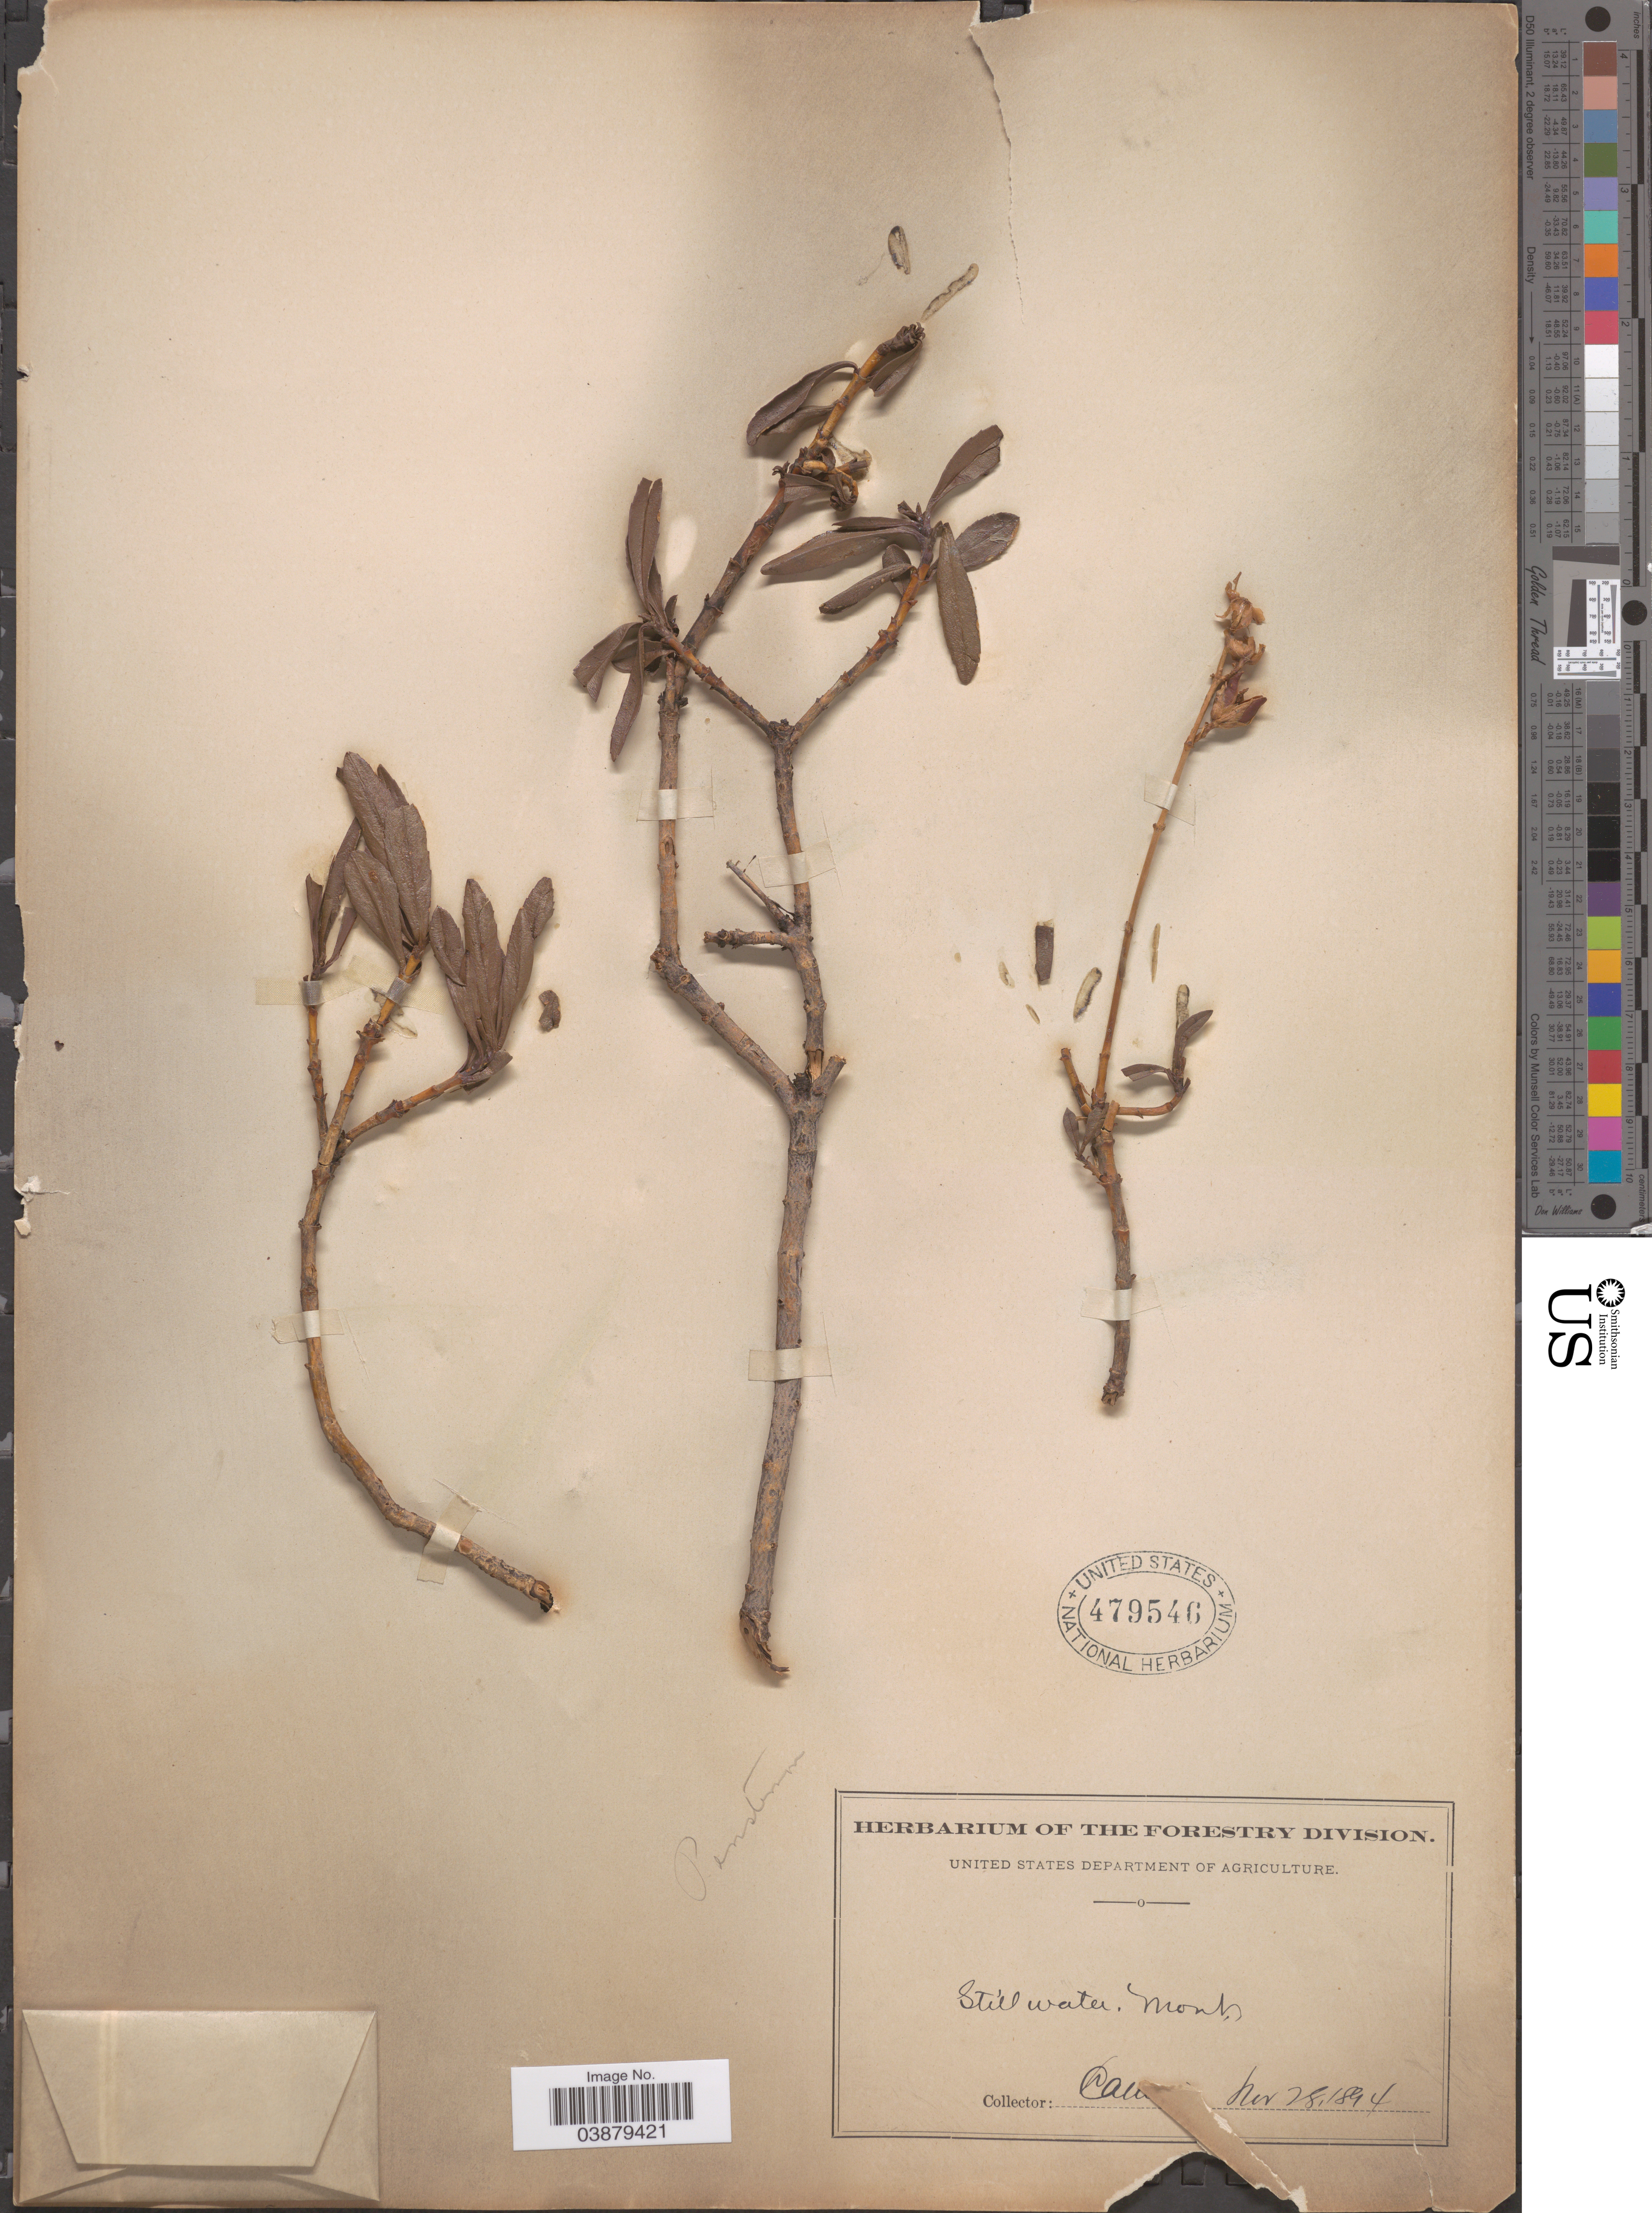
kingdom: Plantae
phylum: Tracheophyta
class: Magnoliopsida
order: Lamiales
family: Plantaginaceae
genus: Penstemon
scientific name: Penstemon sp.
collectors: C. A. Mosier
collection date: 1894-11-28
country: United States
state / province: Montana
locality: Stillwater.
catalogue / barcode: US 479546